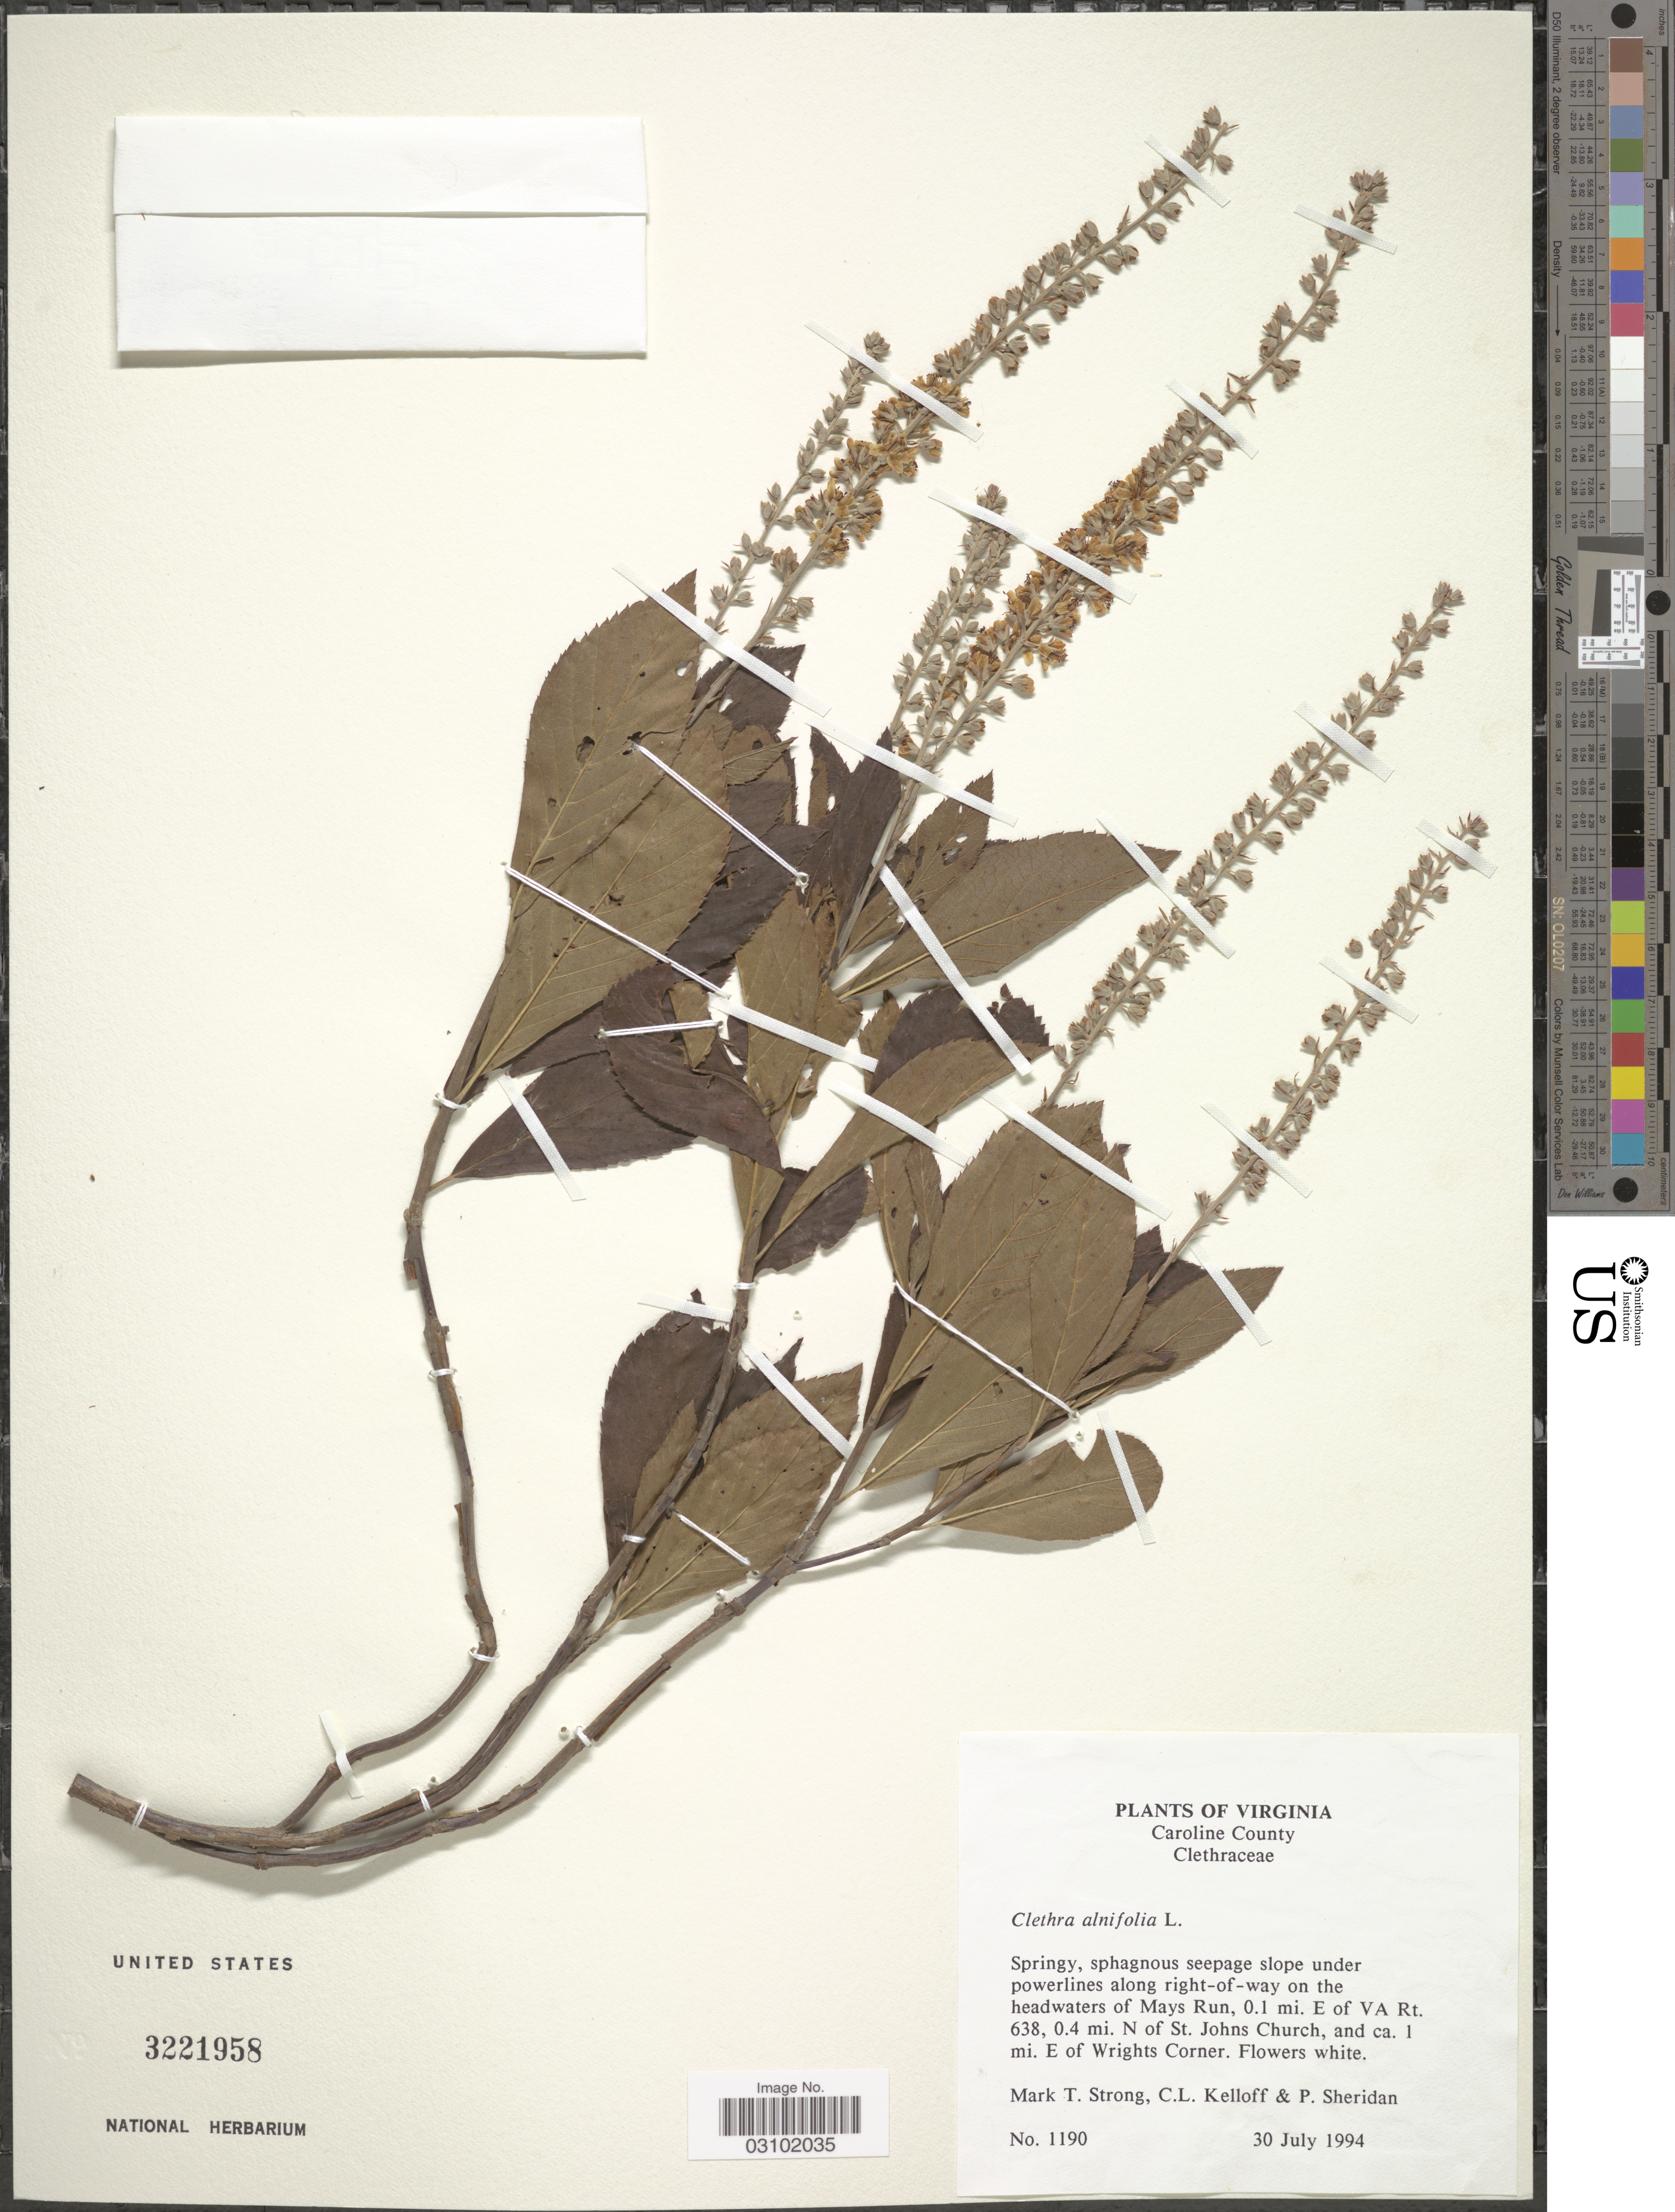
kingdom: Plantae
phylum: Tracheophyta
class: Magnoliopsida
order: Ericales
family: Clethraceae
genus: Clethra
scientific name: Clethra alnifolia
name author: L.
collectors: M. T. Strong, C. L. Kelloff & P. Sheridan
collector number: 1190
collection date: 1994-07-30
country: United States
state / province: Virginia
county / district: Caroline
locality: Caroline County, slope under powerlines along right-of-way on the headwaters of Mays Run, 0.1 mi. E of VA Rt. 638, 0.4 mi. N of St. Johns Church, and 1 mi. E. of Wrights Corner.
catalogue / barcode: US 3221958